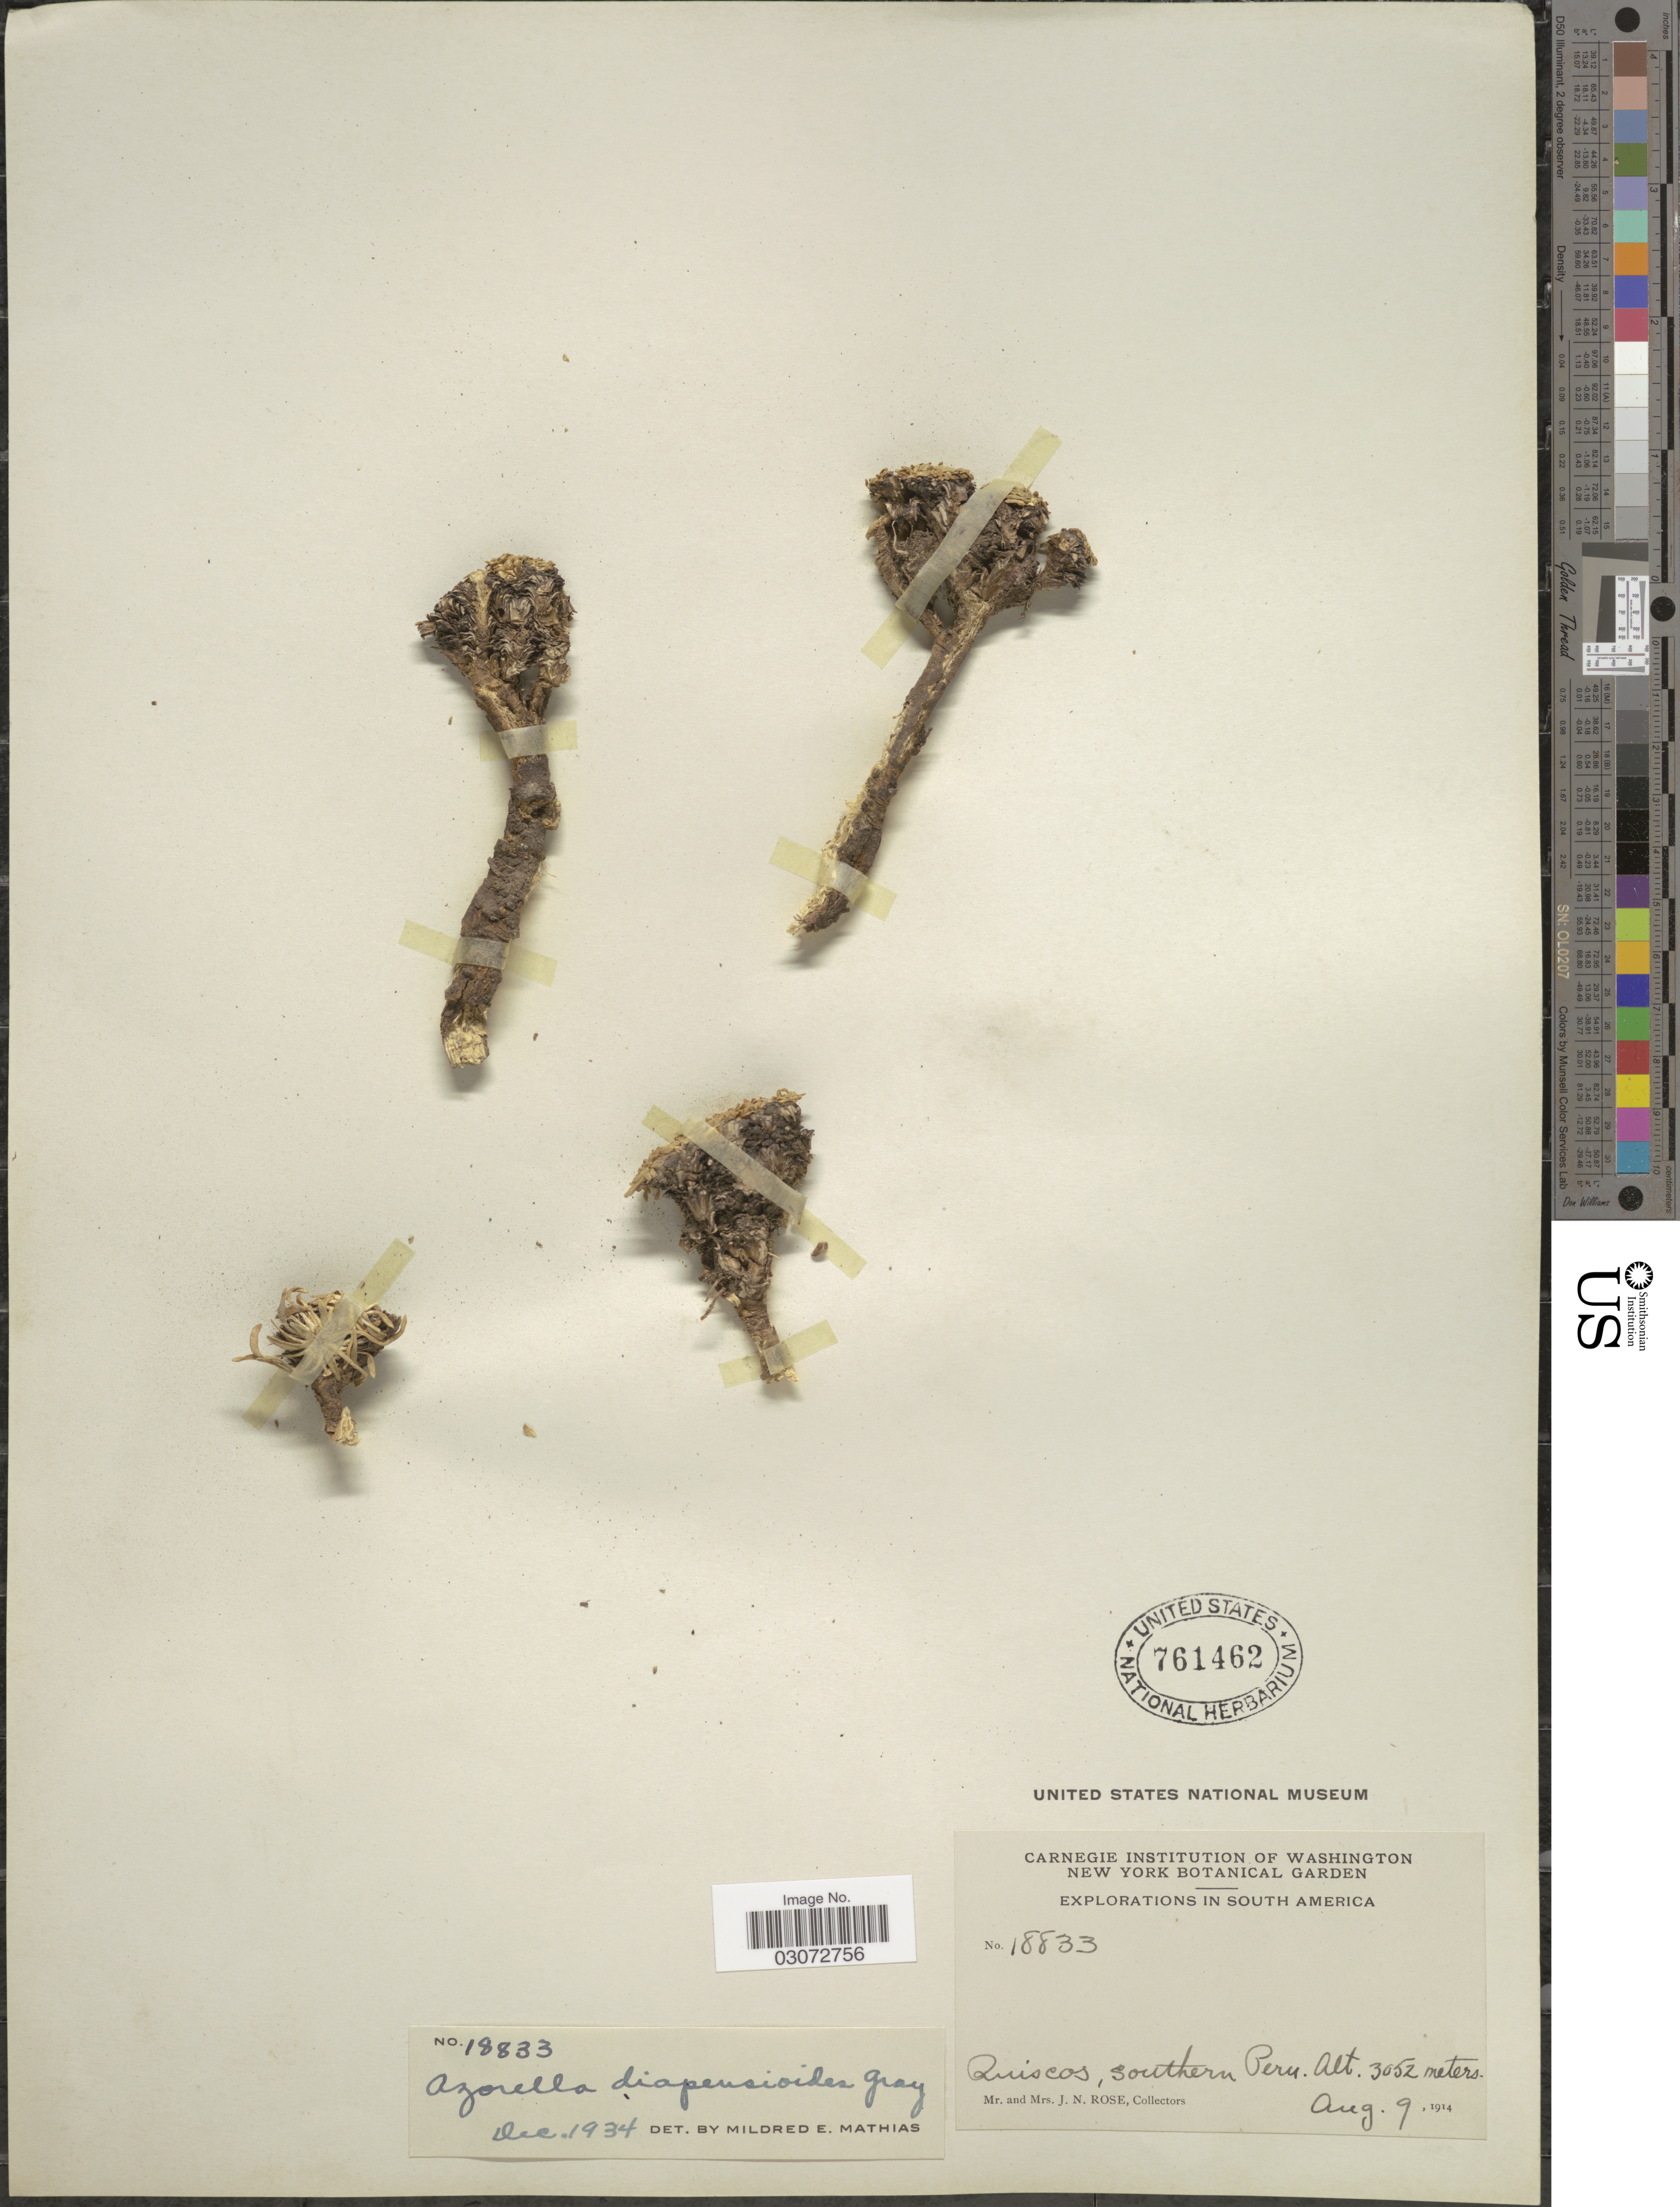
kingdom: Plantae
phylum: Tracheophyta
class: Magnoliopsida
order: Apiales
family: Apiaceae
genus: Azorella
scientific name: Azorella diapensioides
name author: A. Gray in Wilkes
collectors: J. N. Rose & L. B. Rose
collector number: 18833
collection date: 1914-08-09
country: Peru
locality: Quiscos, southern Peru.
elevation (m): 3052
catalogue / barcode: US 761462